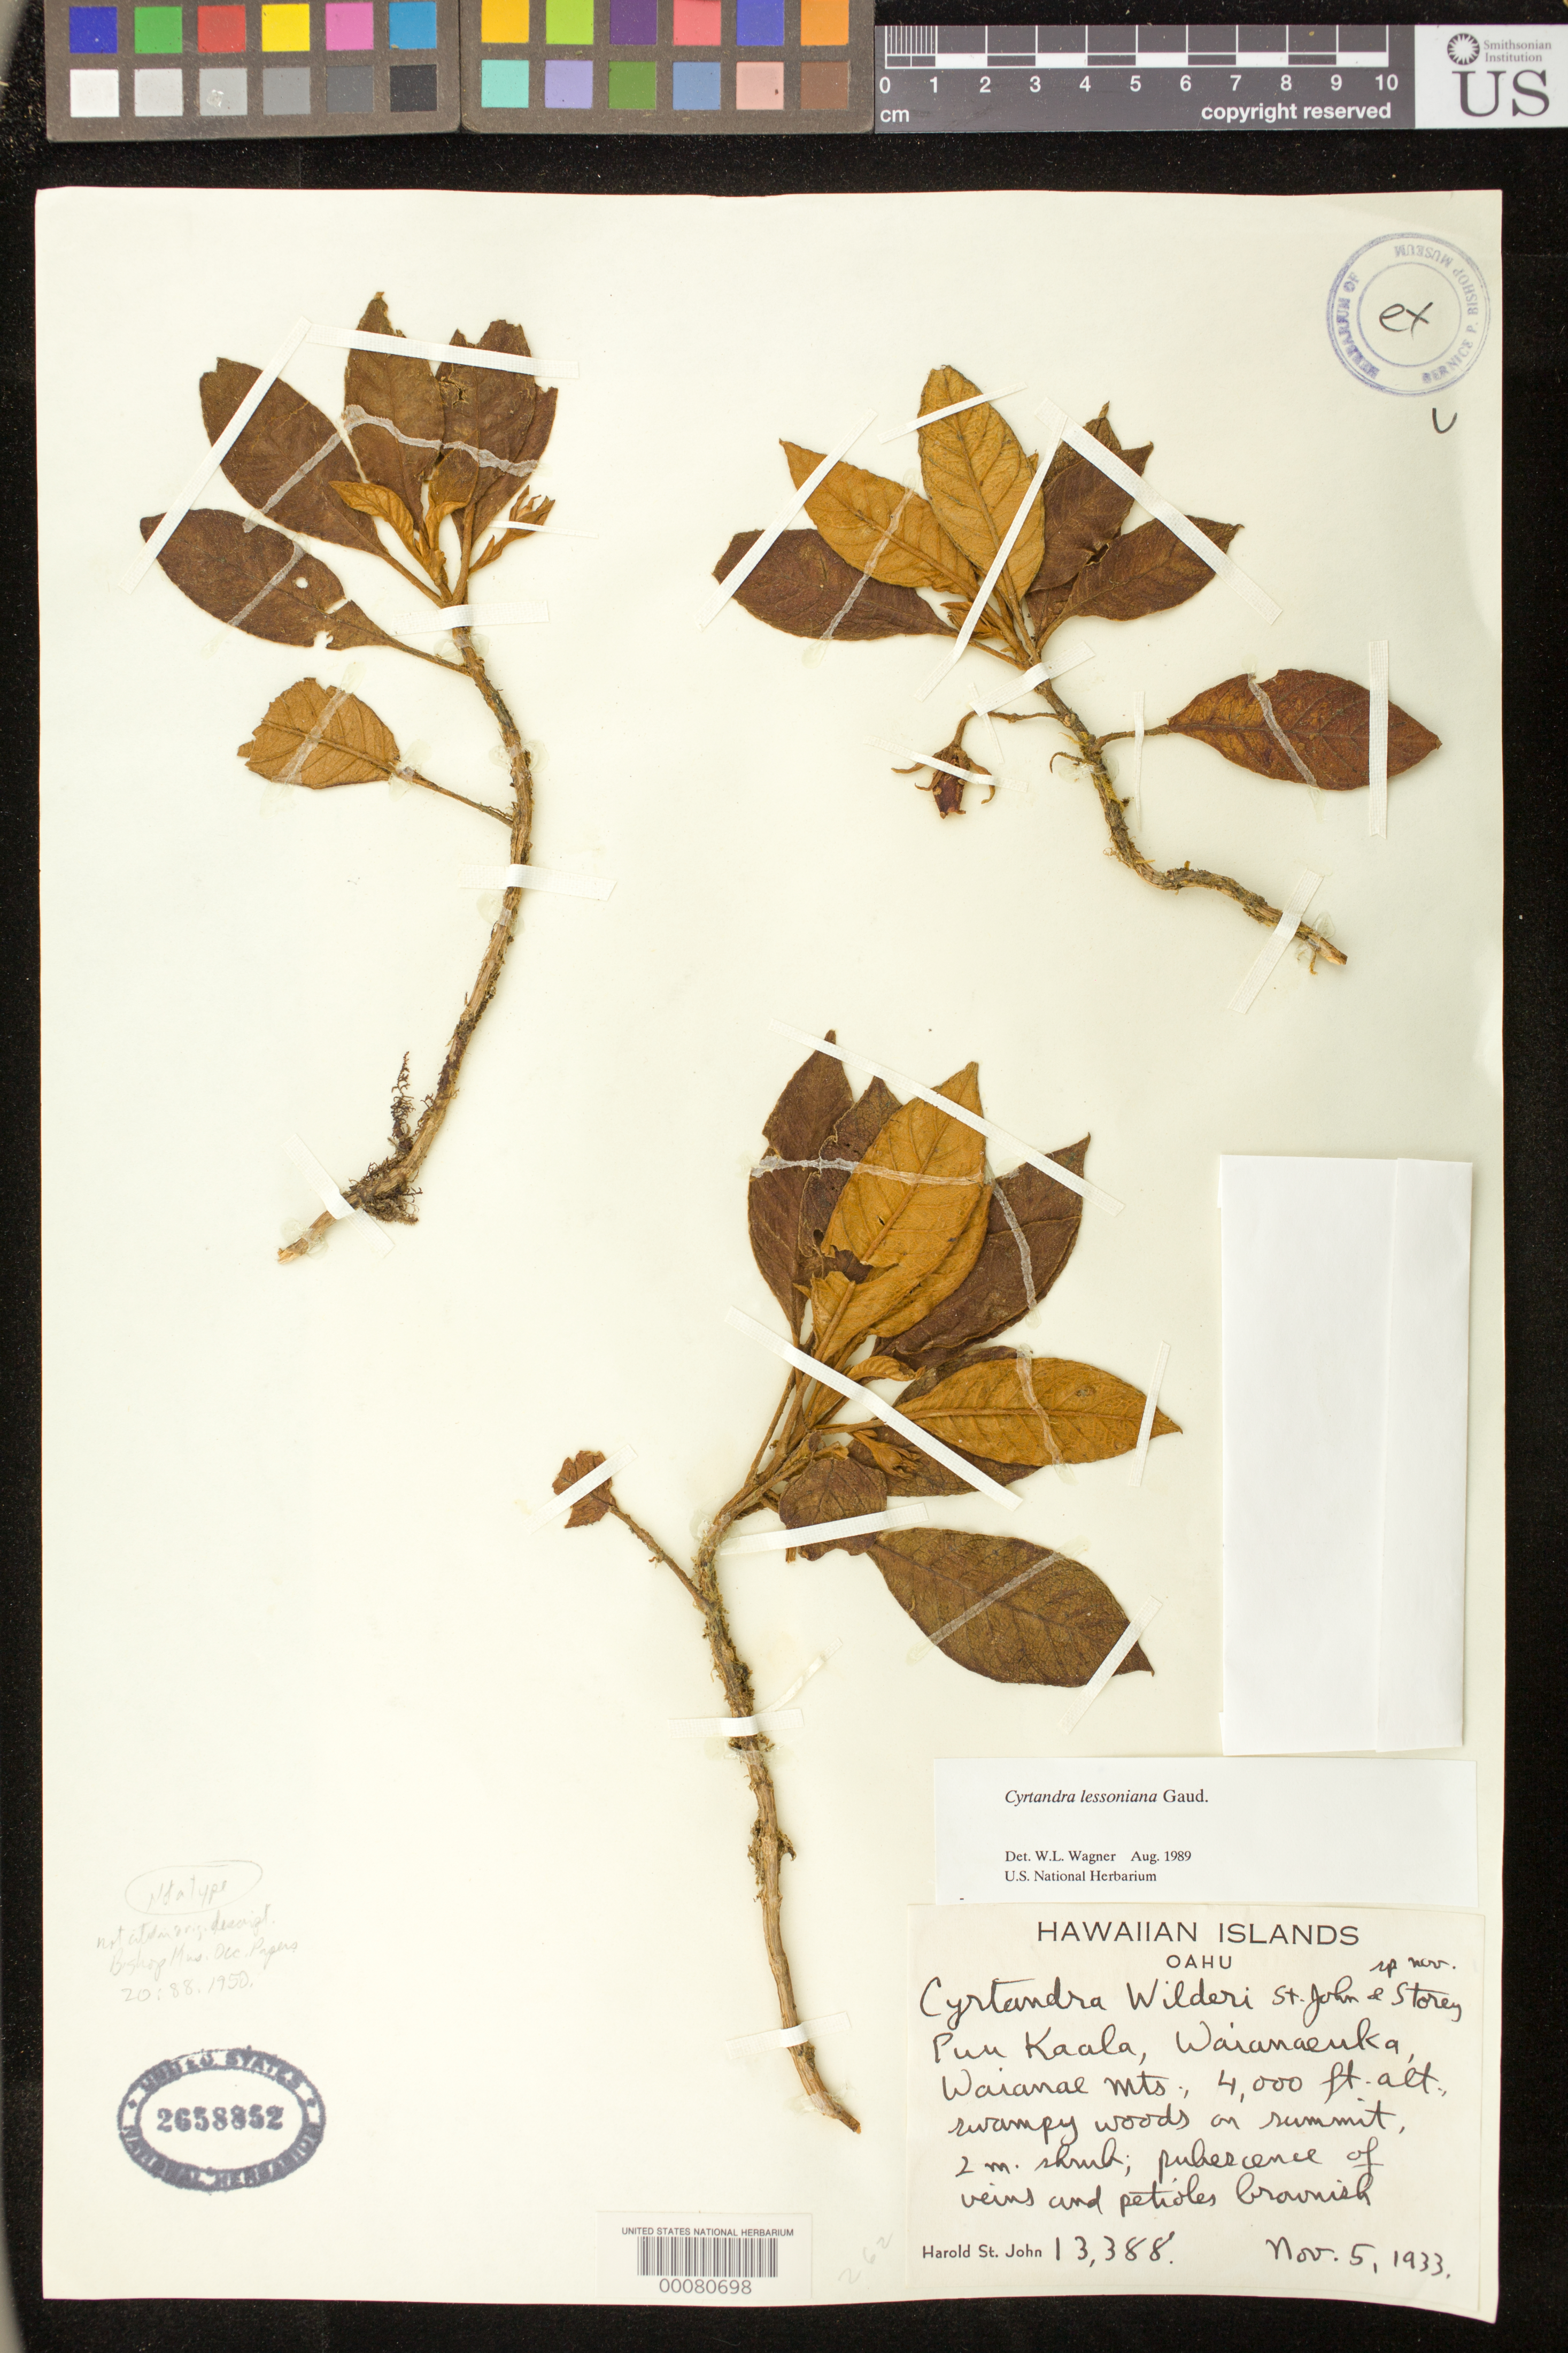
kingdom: Plantae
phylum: Tracheophyta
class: Magnoliopsida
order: Lamiales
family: Gesneriaceae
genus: Cyrtandra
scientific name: Cyrtandra lessoniana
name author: Gaudich.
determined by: Wagner, W. L., (BOT), Smithsonian Institution - National Museum of Natural History (UNITED STATES)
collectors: H. St. John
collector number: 13388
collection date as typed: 05 Nov 1933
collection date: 1933-11-05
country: United States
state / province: Hawaii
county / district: Honolulu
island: Oahu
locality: Puu Kaala, Waianaeuka, Waianae mts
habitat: Swampy woods on summit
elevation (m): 1219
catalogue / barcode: US 2658852